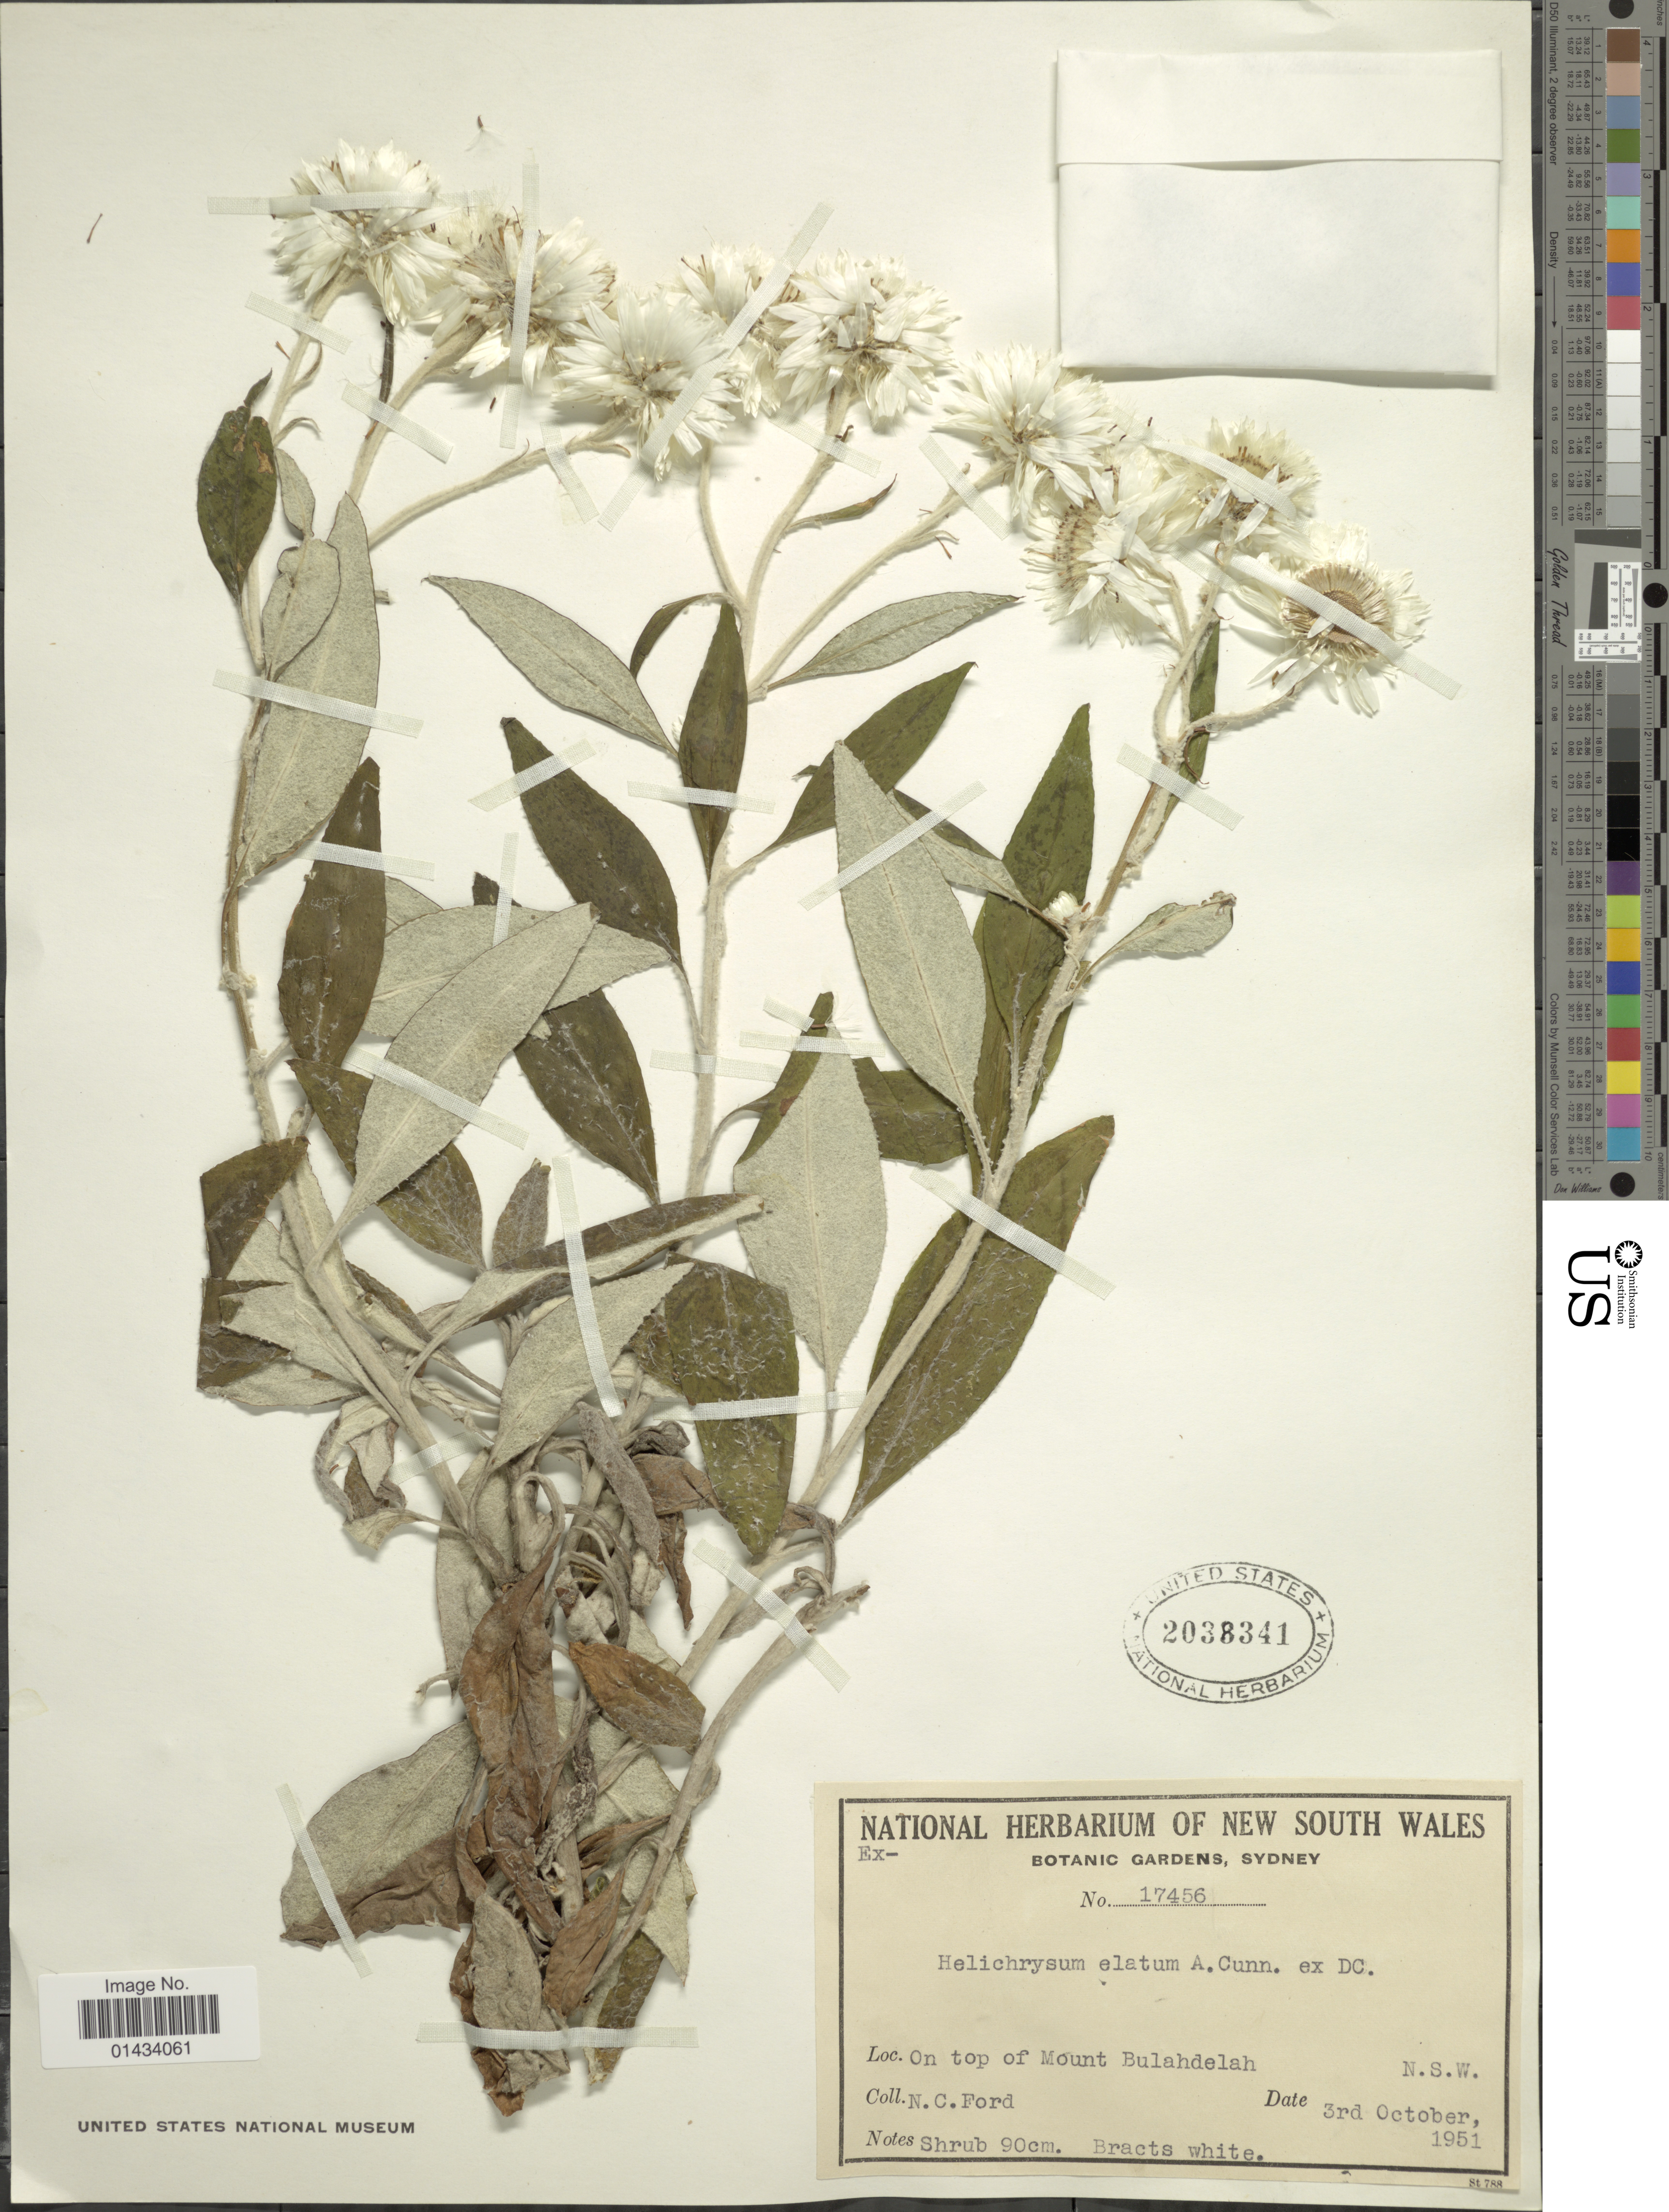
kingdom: Plantae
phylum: Tracheophyta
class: Magnoliopsida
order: Asterales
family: Asteraceae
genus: Coronidium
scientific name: Coronidium elatum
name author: (A. Cunn. ex DC.) Paul G. Wilson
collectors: N. Ford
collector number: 17456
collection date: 1951-10-03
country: Australia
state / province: New South Wales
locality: On top of Mount Bulahdelah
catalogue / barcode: US 20238341